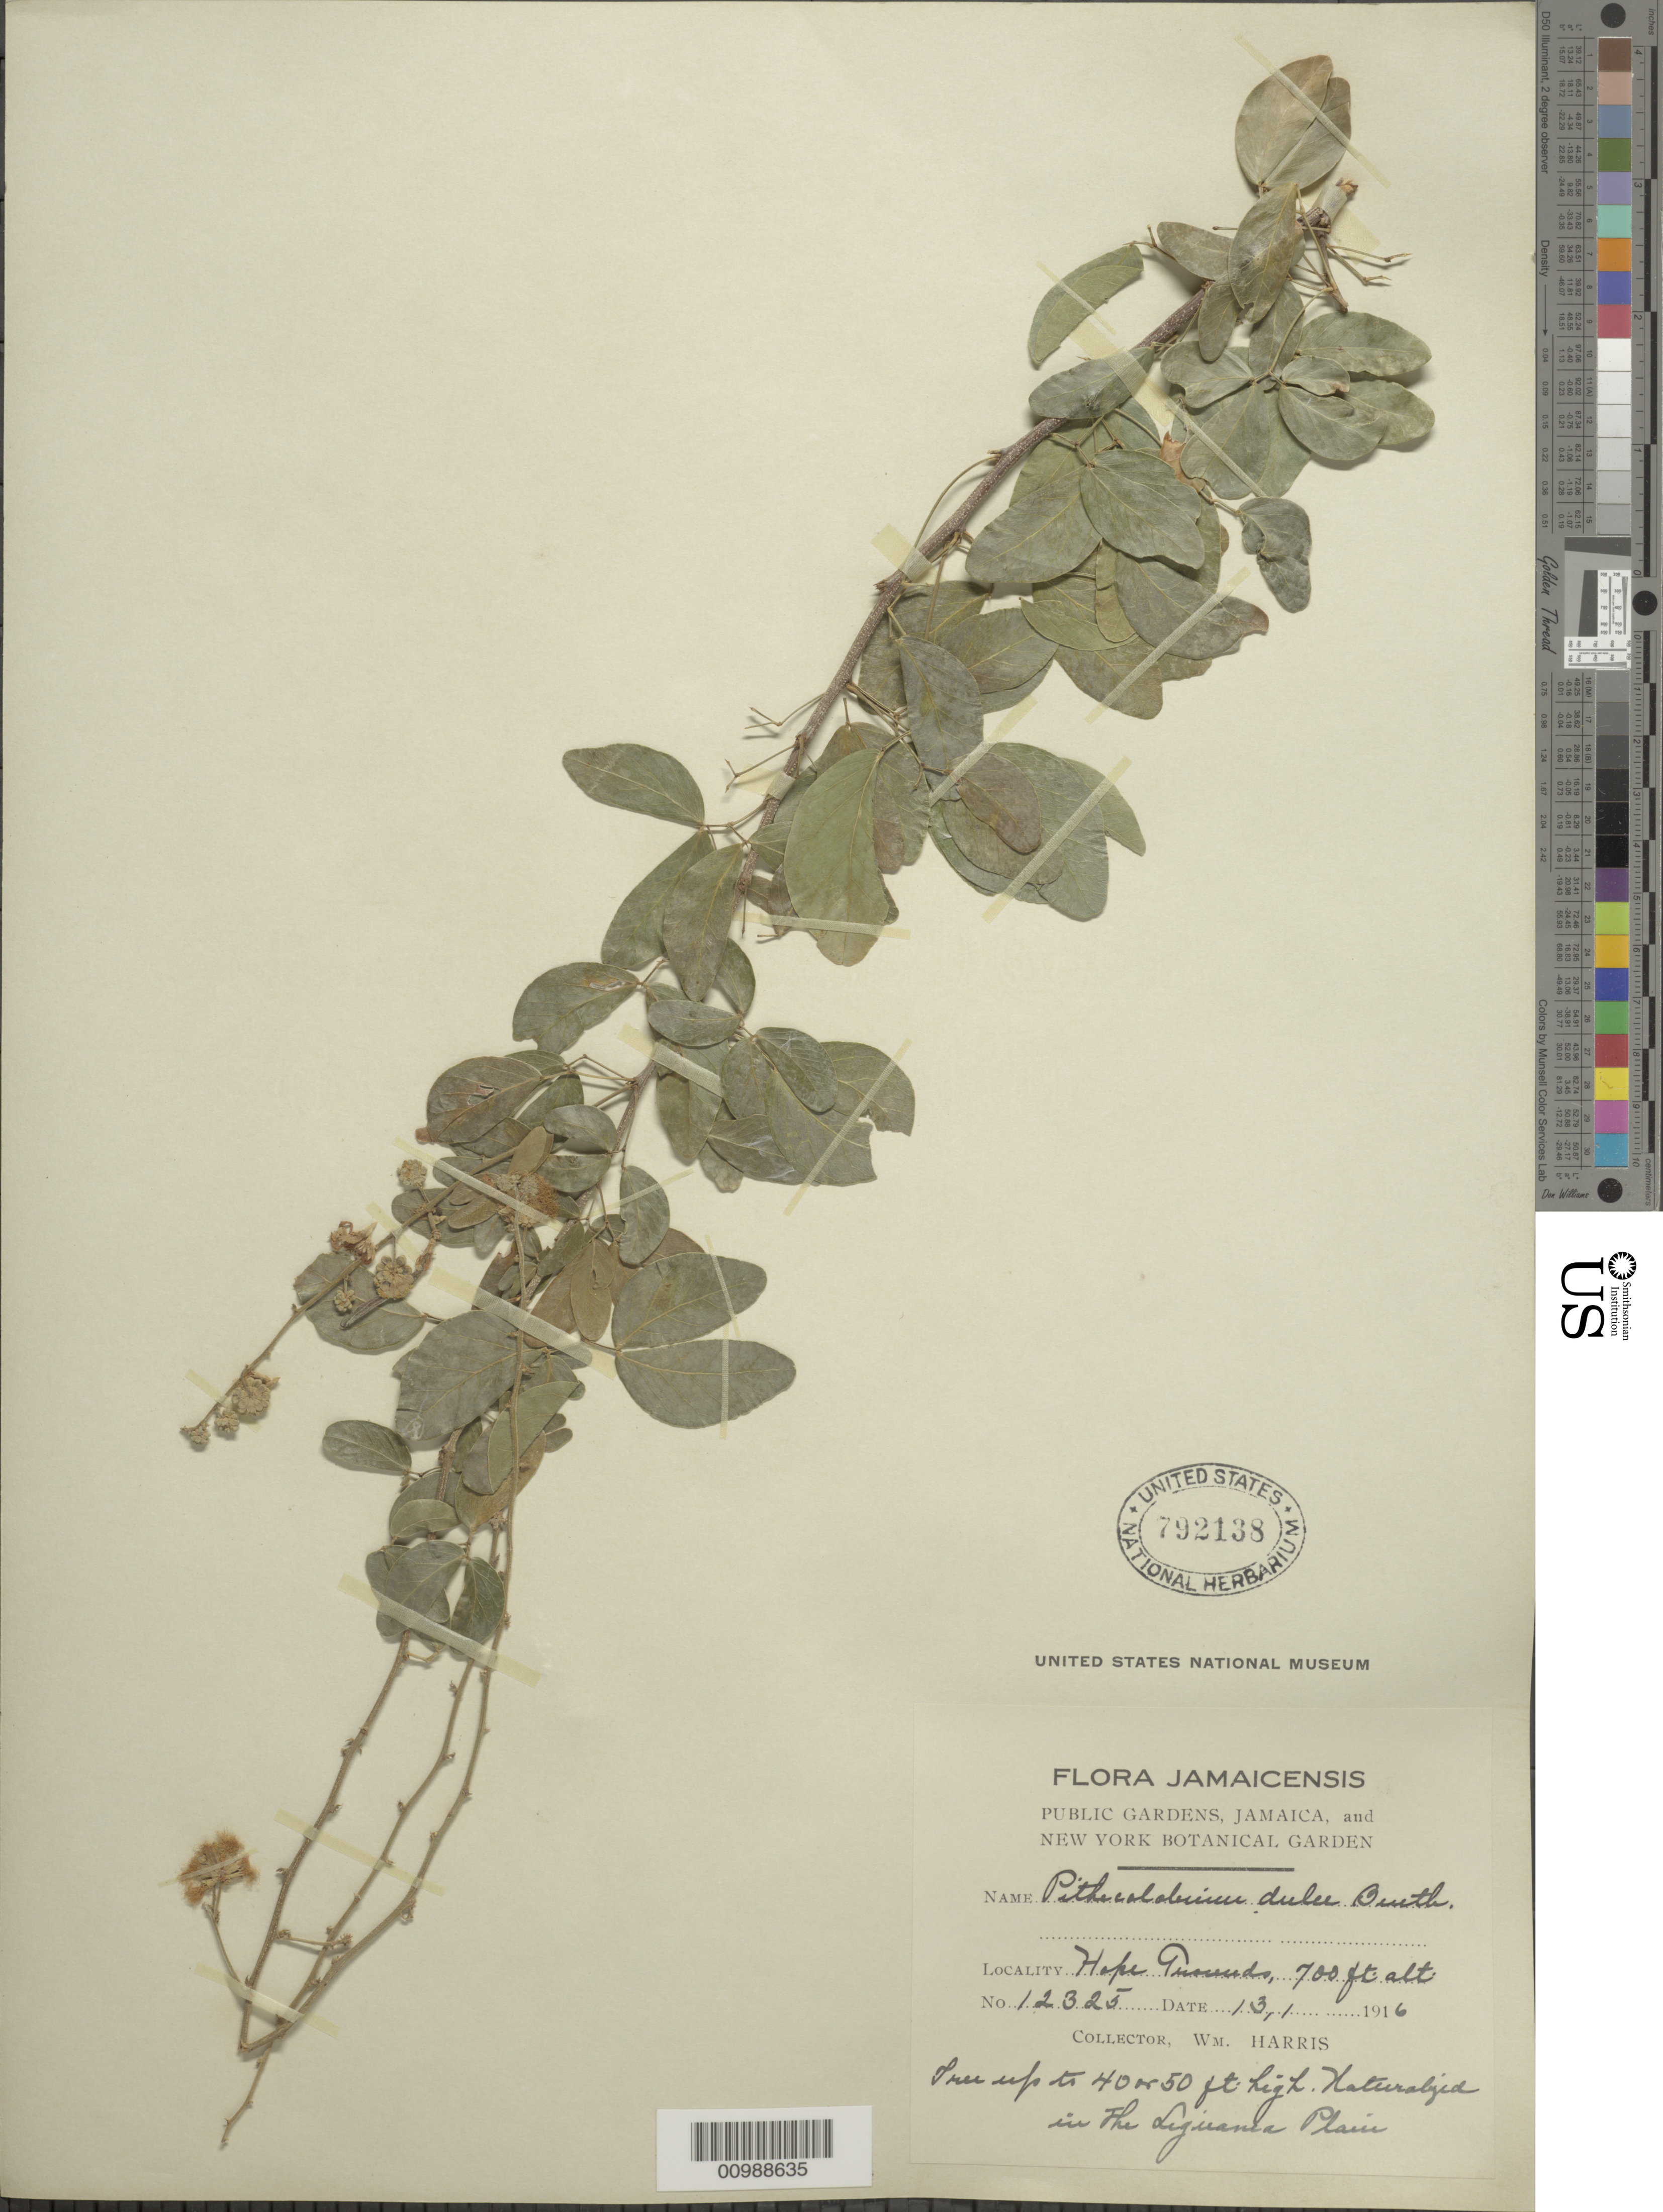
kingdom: Plantae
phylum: Tracheophyta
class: Magnoliopsida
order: Fabales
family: Fabaceae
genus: Pithecellobium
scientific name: Pithecellobium dulce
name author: (Roxb.) Benth.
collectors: W. H. Harris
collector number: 12325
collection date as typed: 13 Jan 1916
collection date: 1916-01-13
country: Jamaica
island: Jamaica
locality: Hope Grounds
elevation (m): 213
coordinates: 0 N, 0 E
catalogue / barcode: US 792138